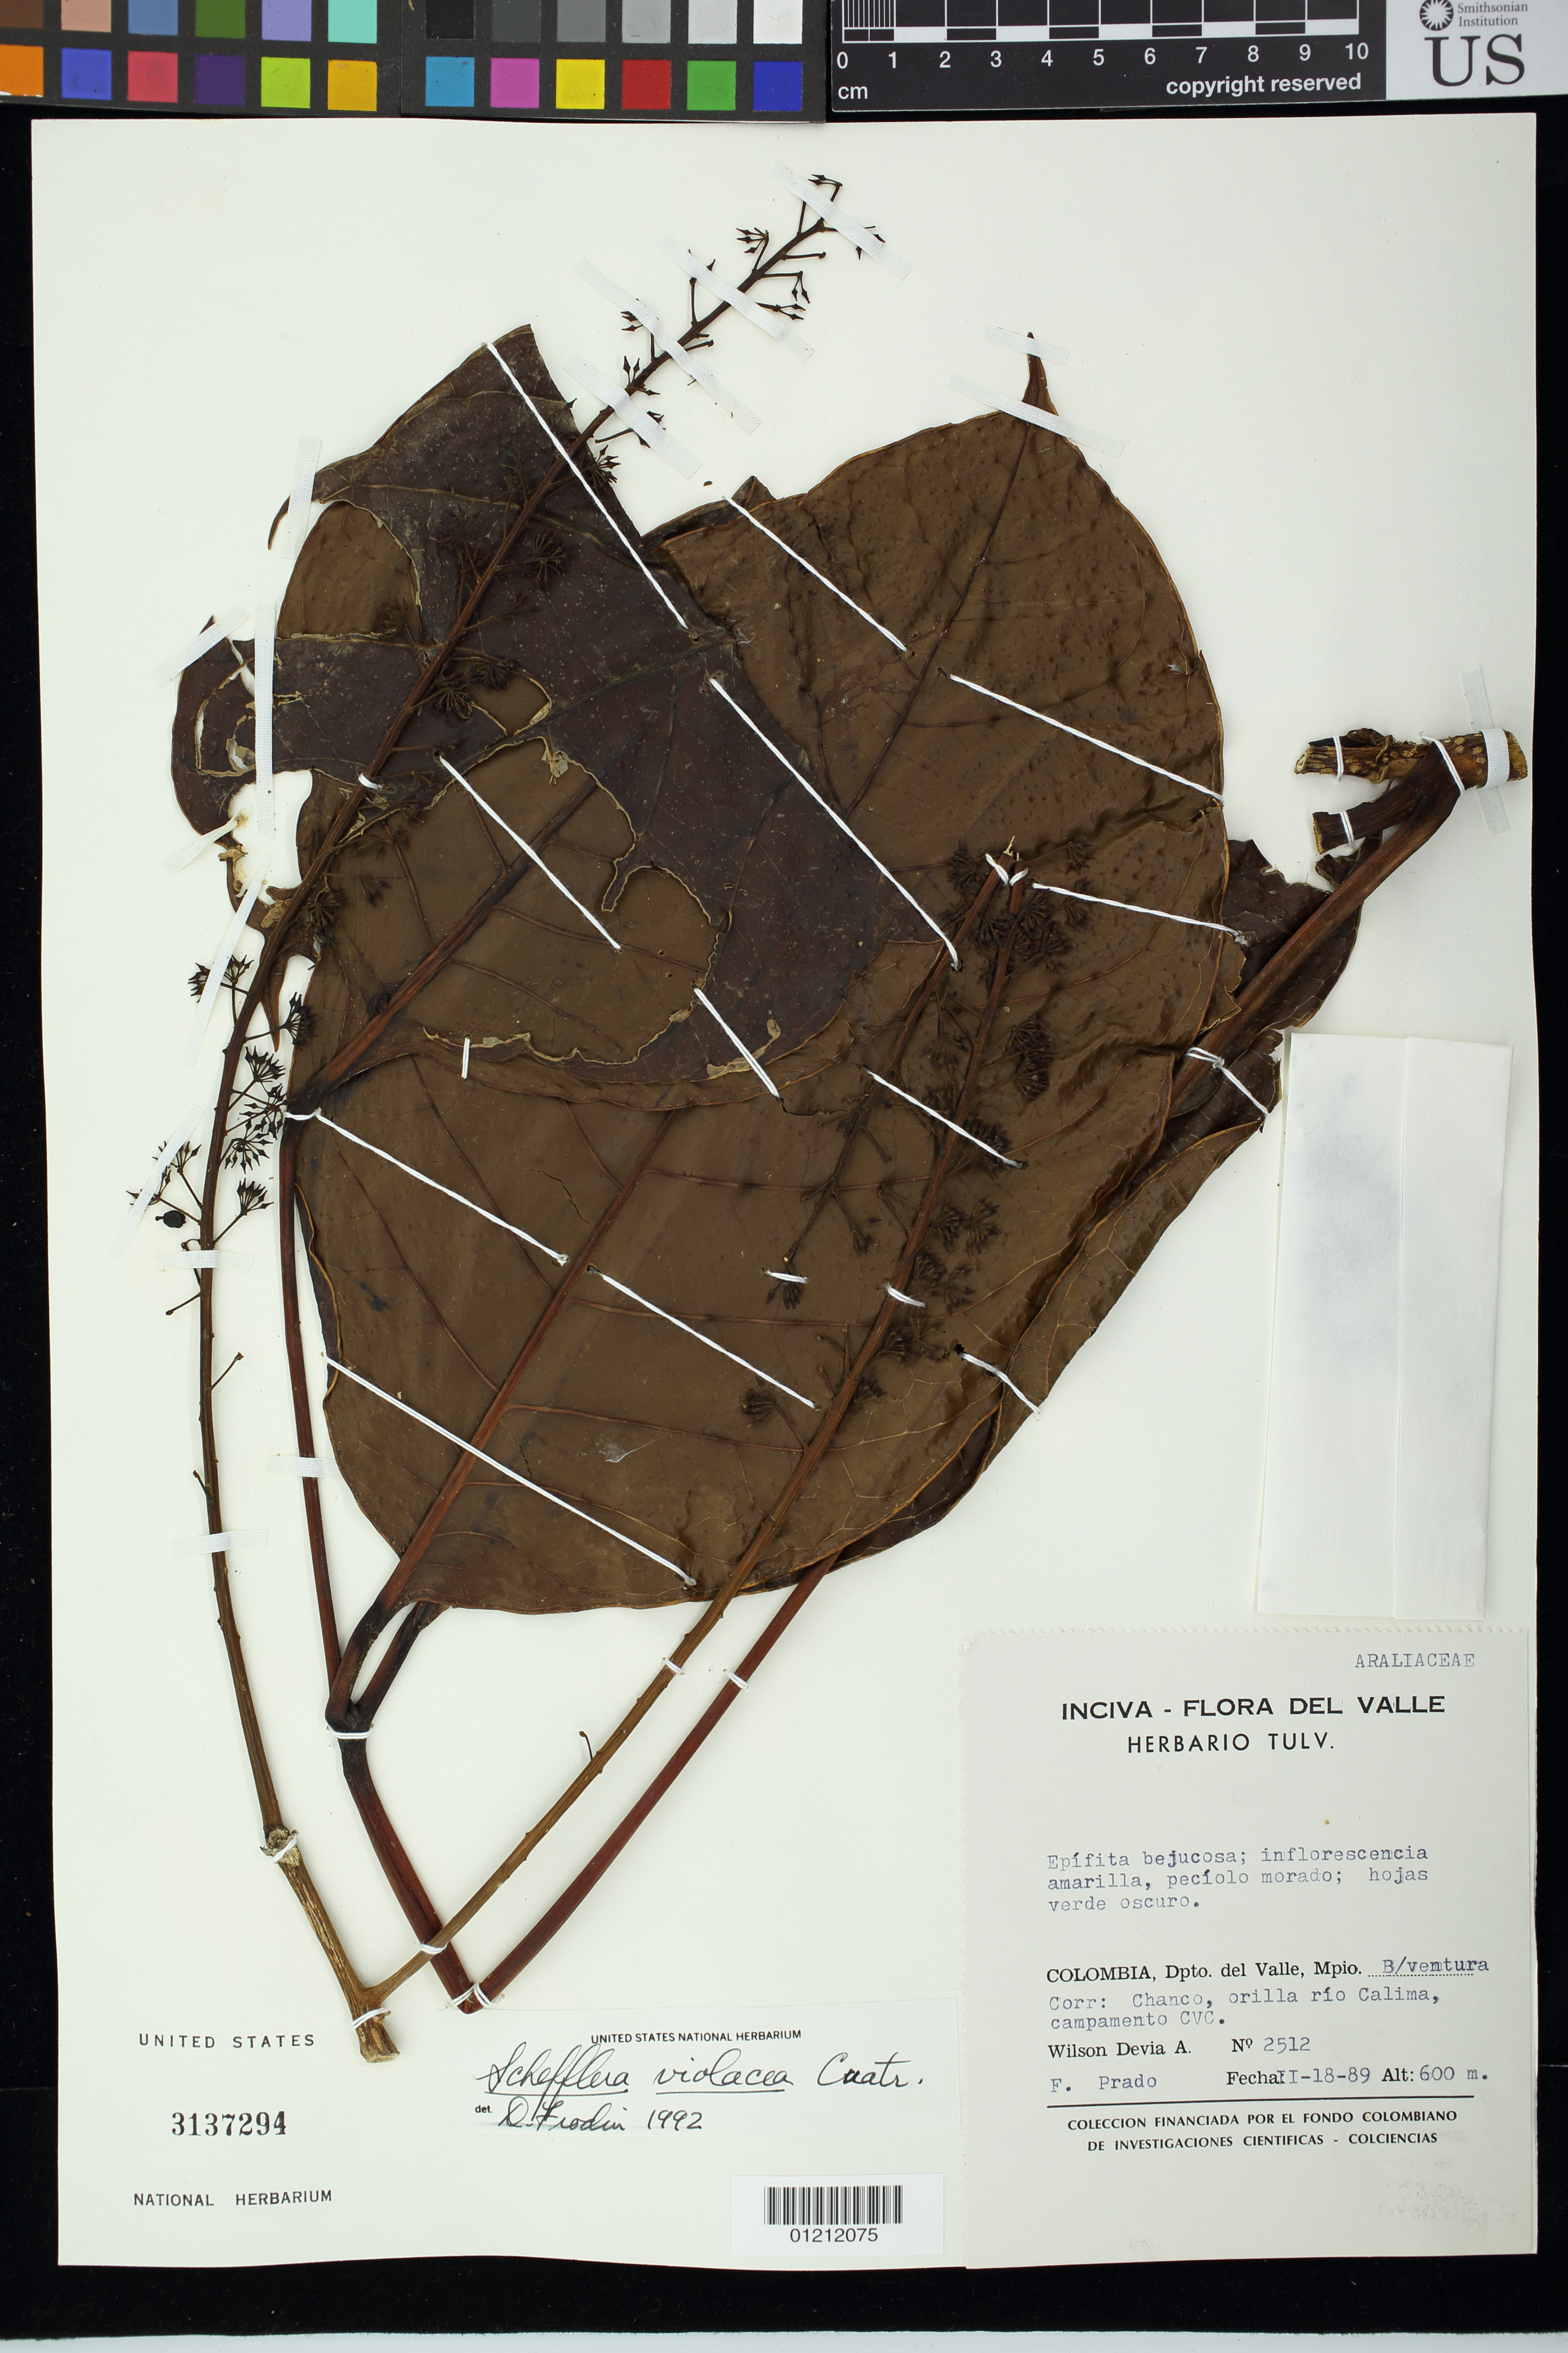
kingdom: Plantae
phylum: Tracheophyta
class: Magnoliopsida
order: Apiales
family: Araliaceae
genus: Schefflera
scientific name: Schefflera violacea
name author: Cuatrec.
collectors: D. A. Wilson & F. Prado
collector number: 2512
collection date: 1989-02-18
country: Colombia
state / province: Valle del Cauca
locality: Dpto. del Valle, Mpio. B/ventura. Corr: Chanco, orilla río Calima, campamento CVC.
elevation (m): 600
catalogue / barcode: US 3137294